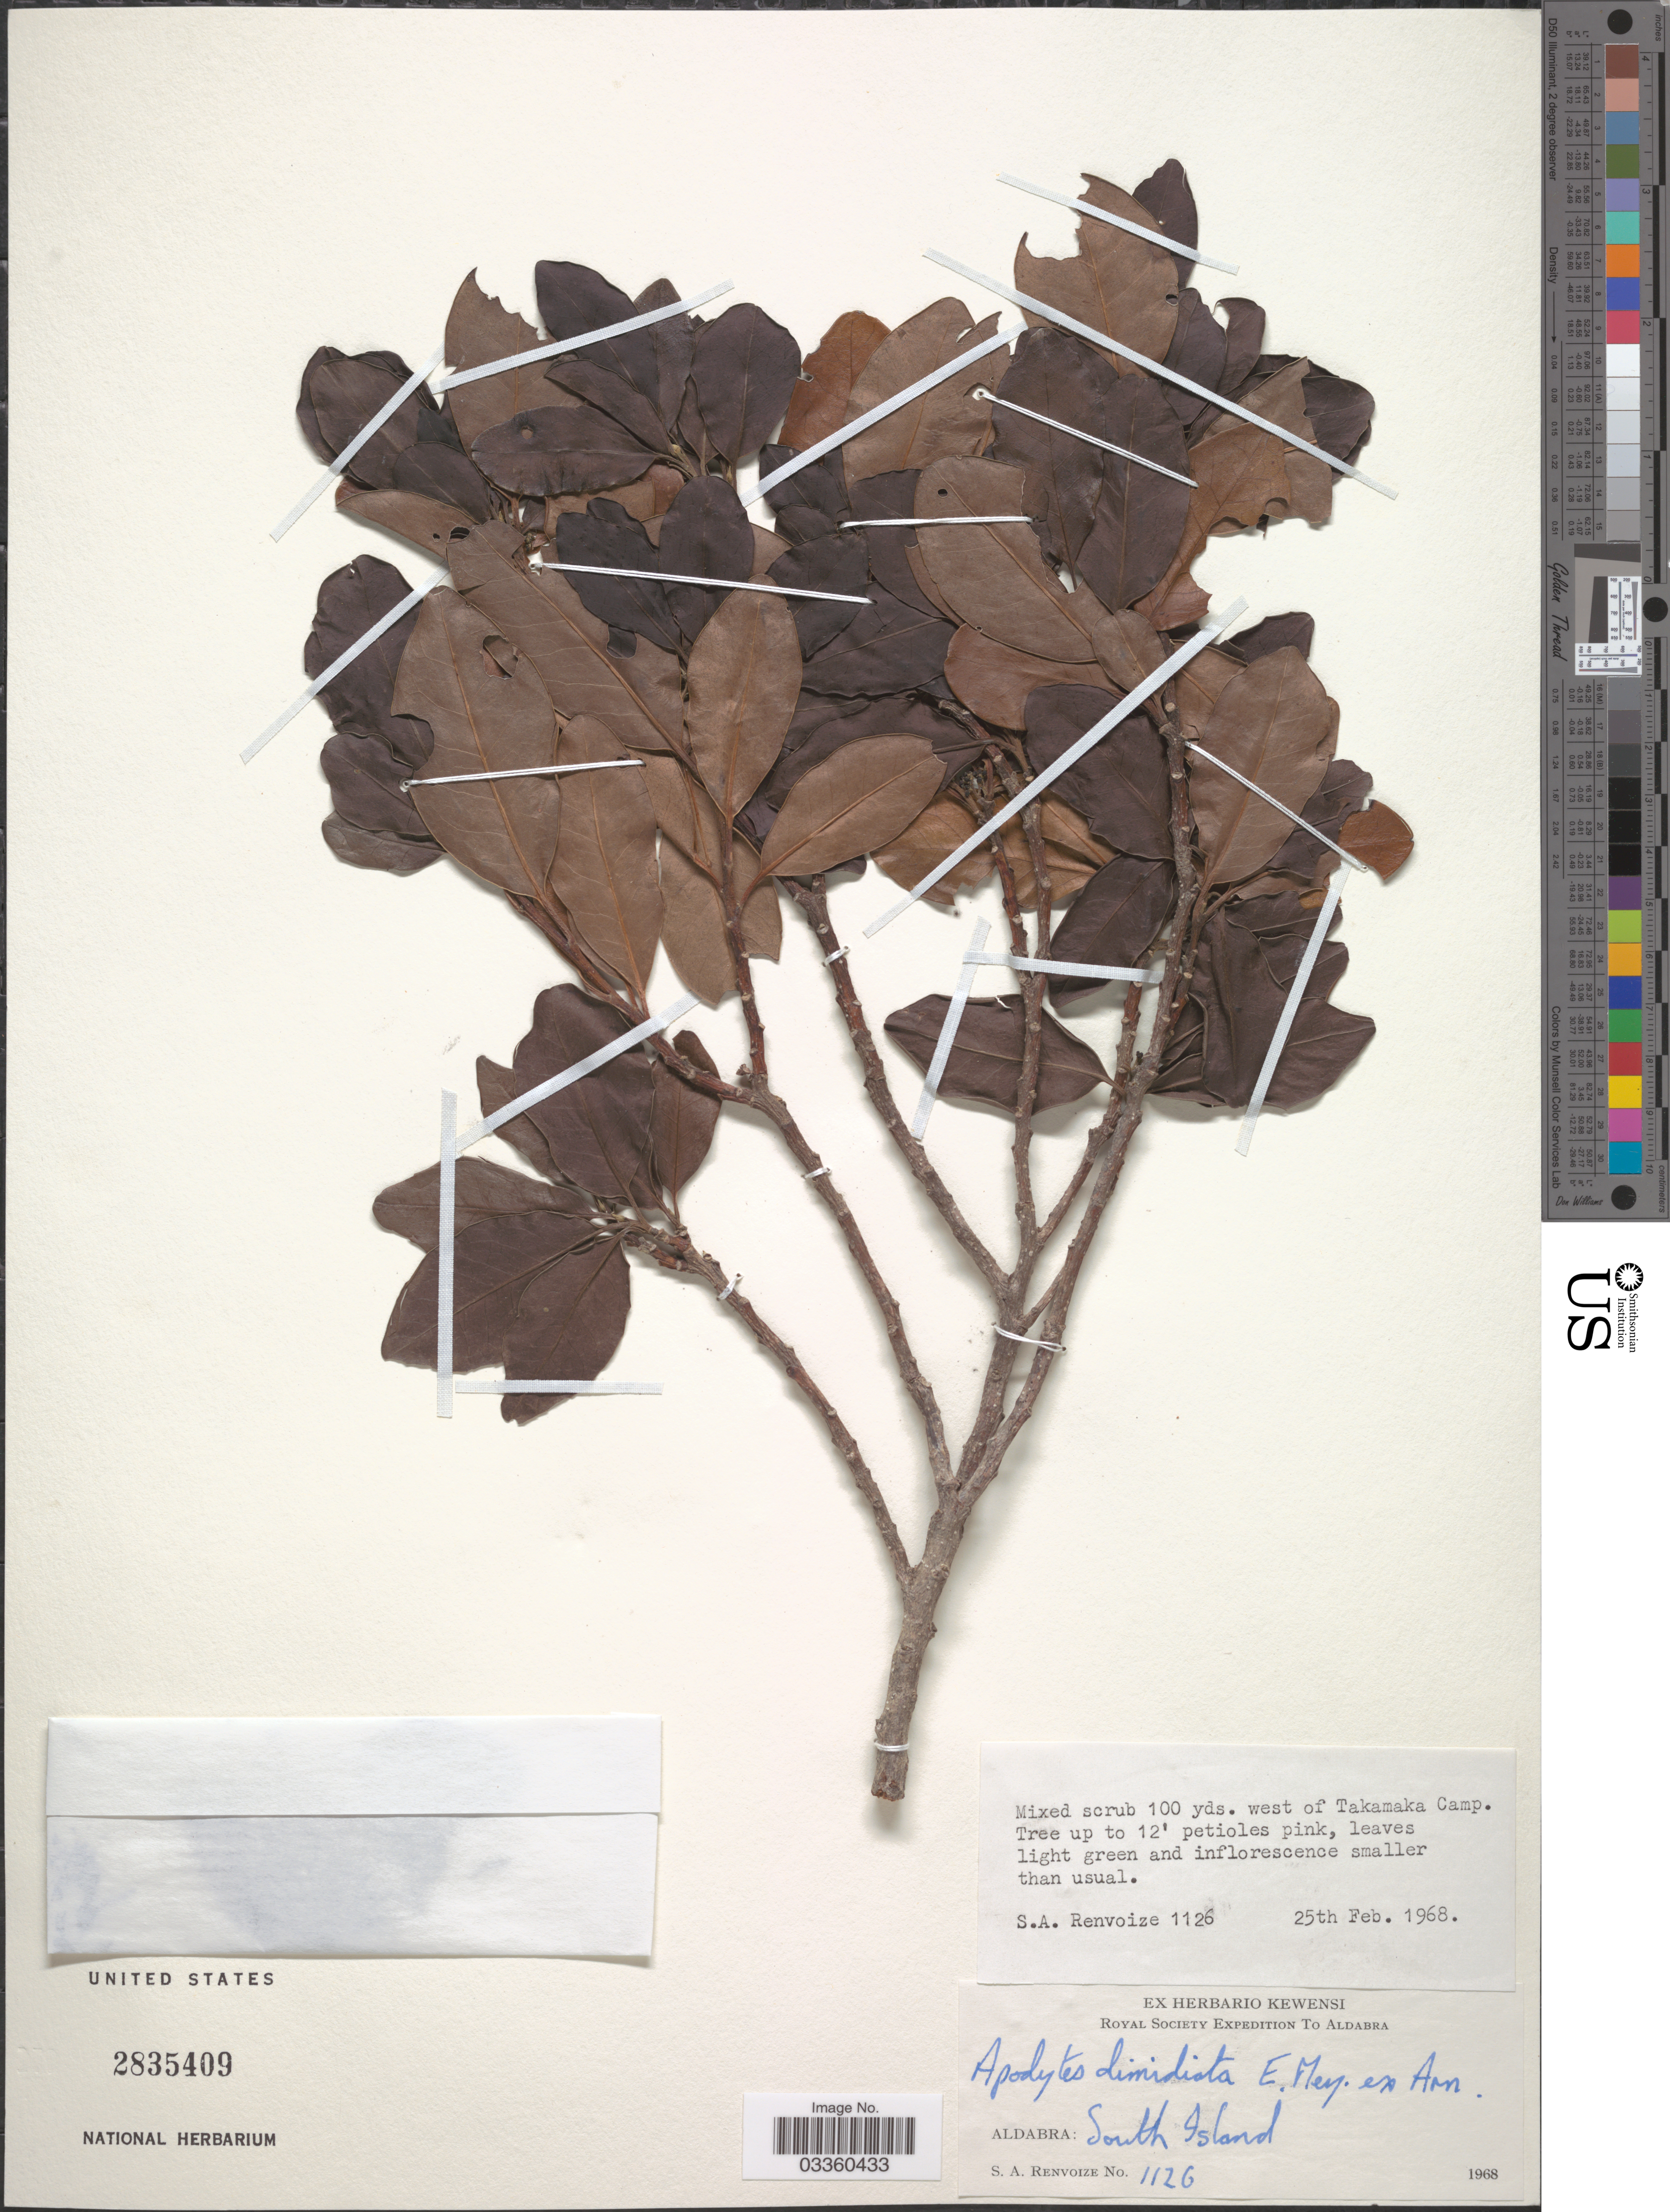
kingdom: Plantae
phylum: Tracheophyta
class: Magnoliopsida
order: Metteniusales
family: Metteniusaceae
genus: Apodytes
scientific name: Apodytes dimidiata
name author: E. Mey. ex Arn.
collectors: S. A. Renvoize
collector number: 1126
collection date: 1968-02-25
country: Seychelles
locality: Mixed scrub 100 yds. west of Takamaka Camp. Aldabra: South Island.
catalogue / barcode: US 2835409